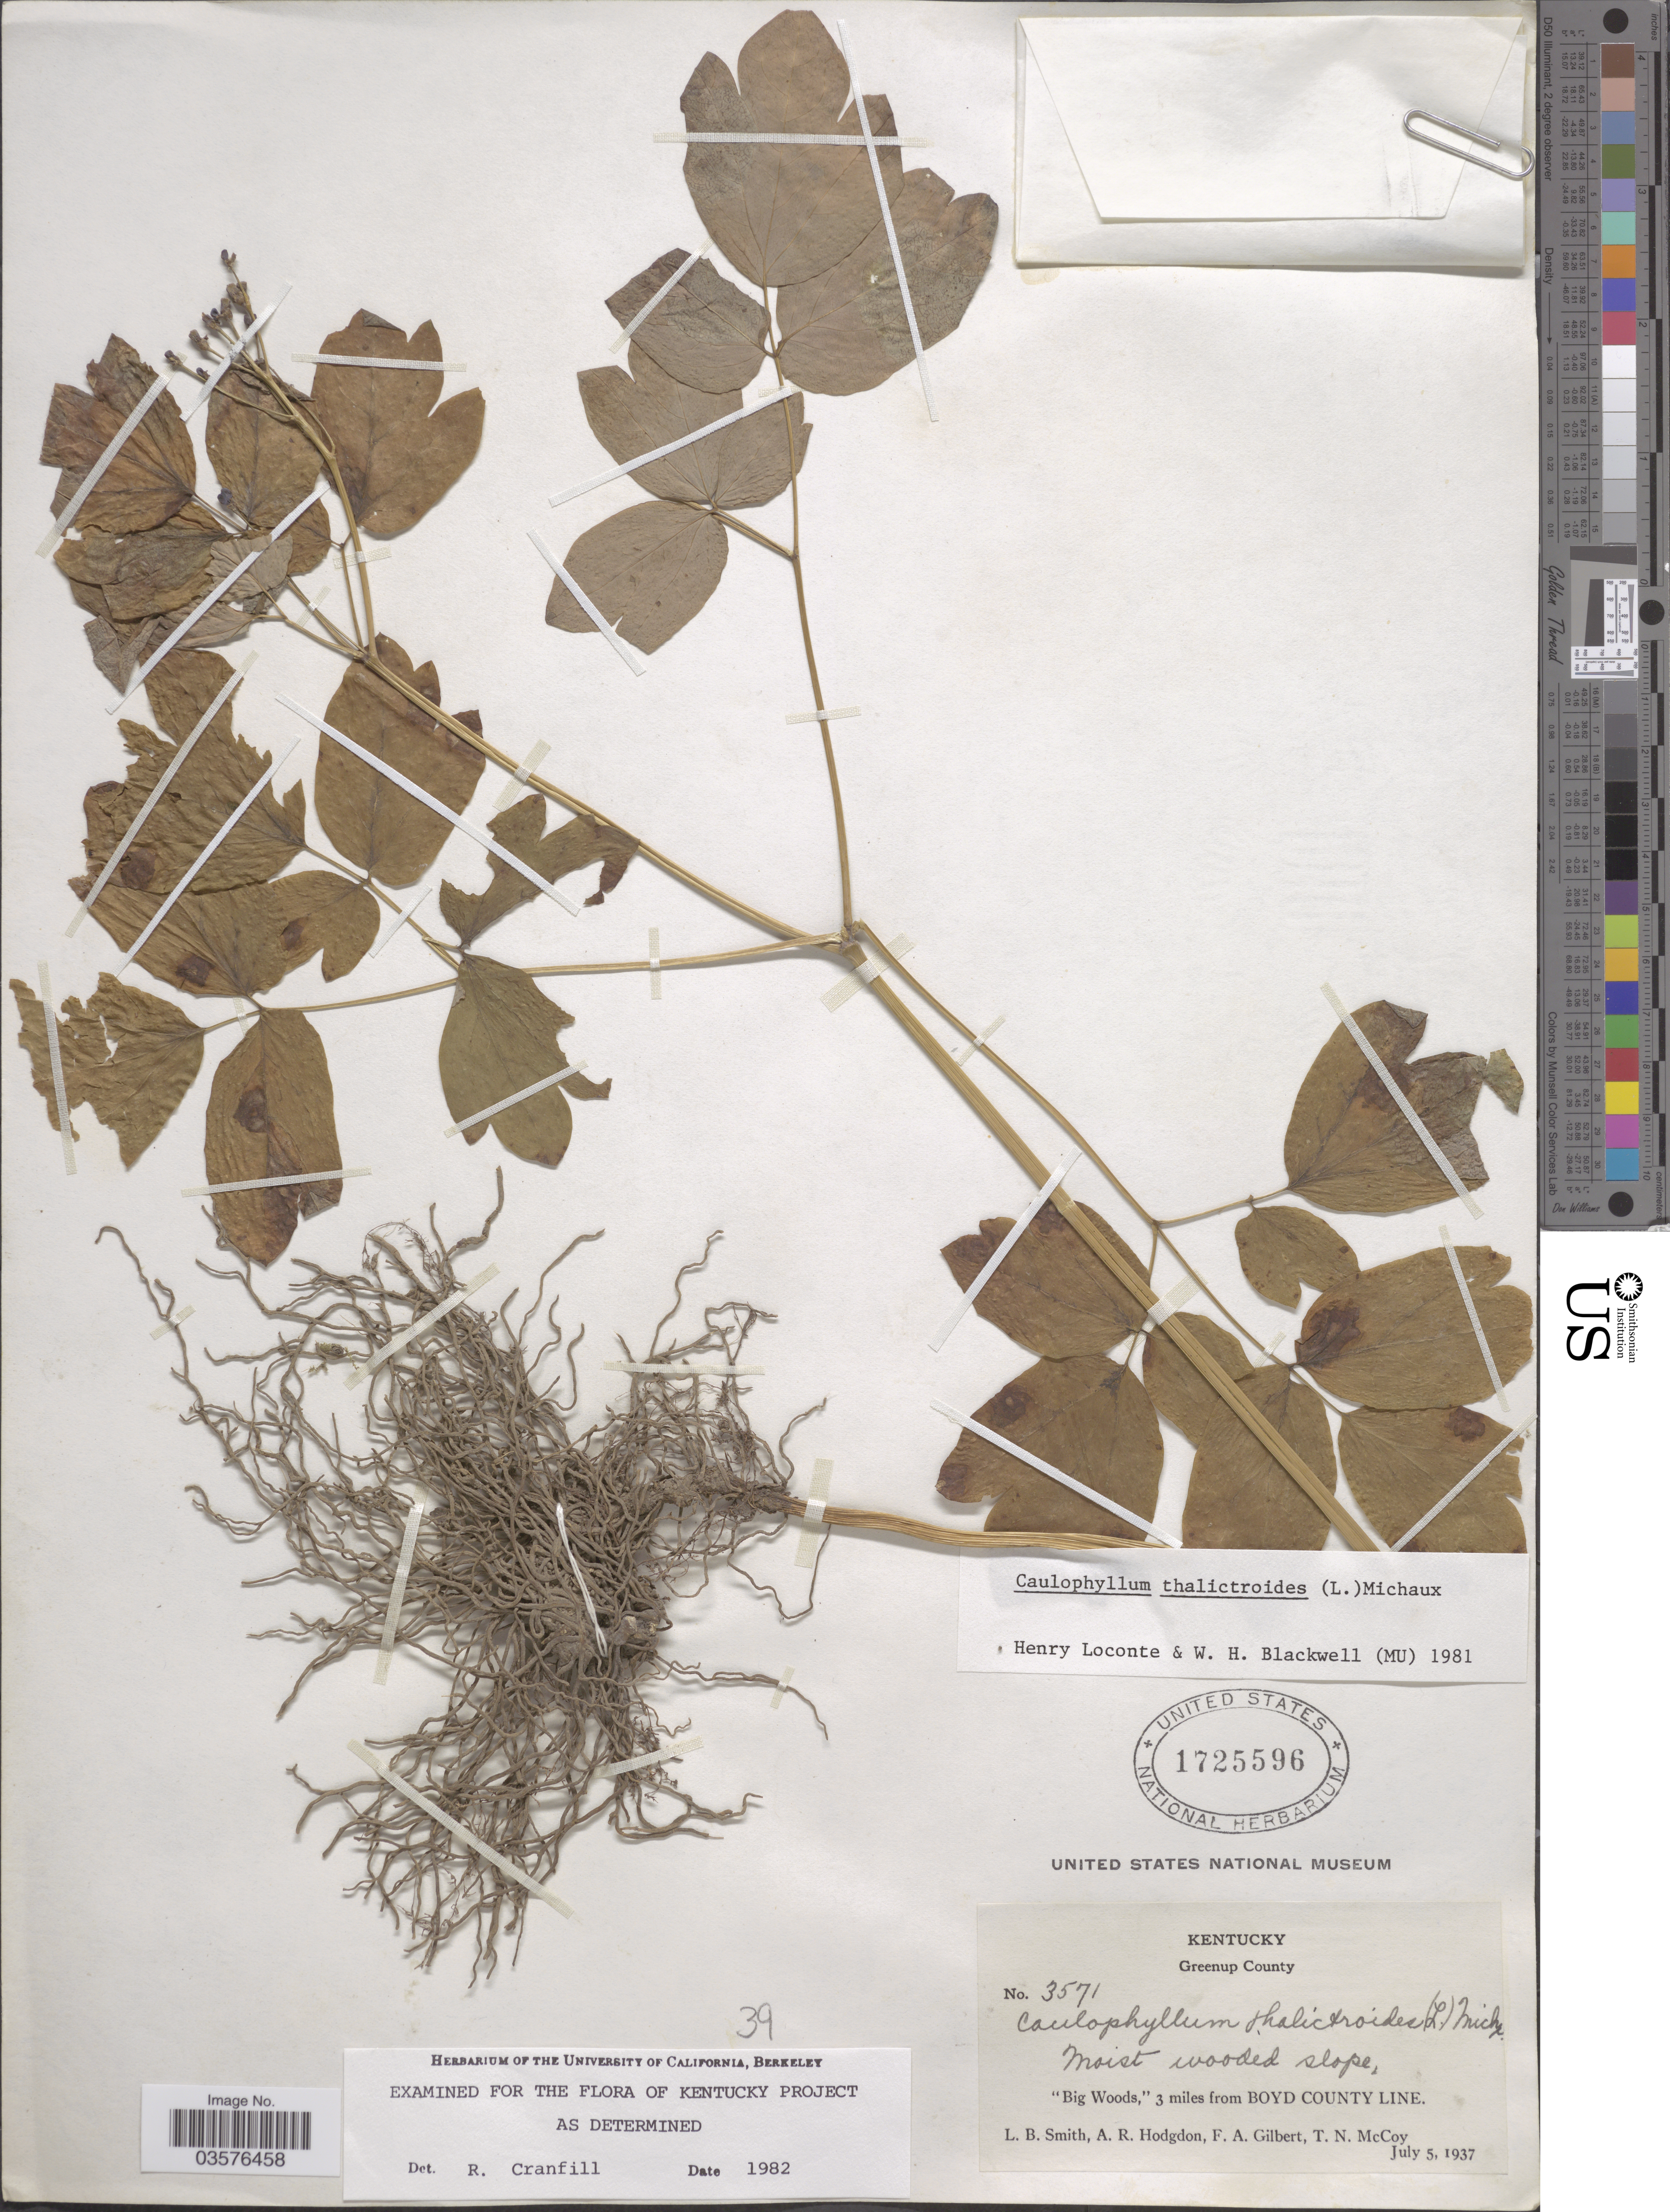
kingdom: Plantae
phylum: Tracheophyta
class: Magnoliopsida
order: Ranunculales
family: Berberidaceae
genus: Caulophyllum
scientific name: Caulophyllum thalictroides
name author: (L.) Michx.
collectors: L. Smith, A. R. Hodgdon, F. A. Gilbert & T. N. McCoy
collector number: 3571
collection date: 1937-07-05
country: United States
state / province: Kentucky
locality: Greenup County. "Big Woods", 3 miles from Boyd County Line.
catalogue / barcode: US 1725596